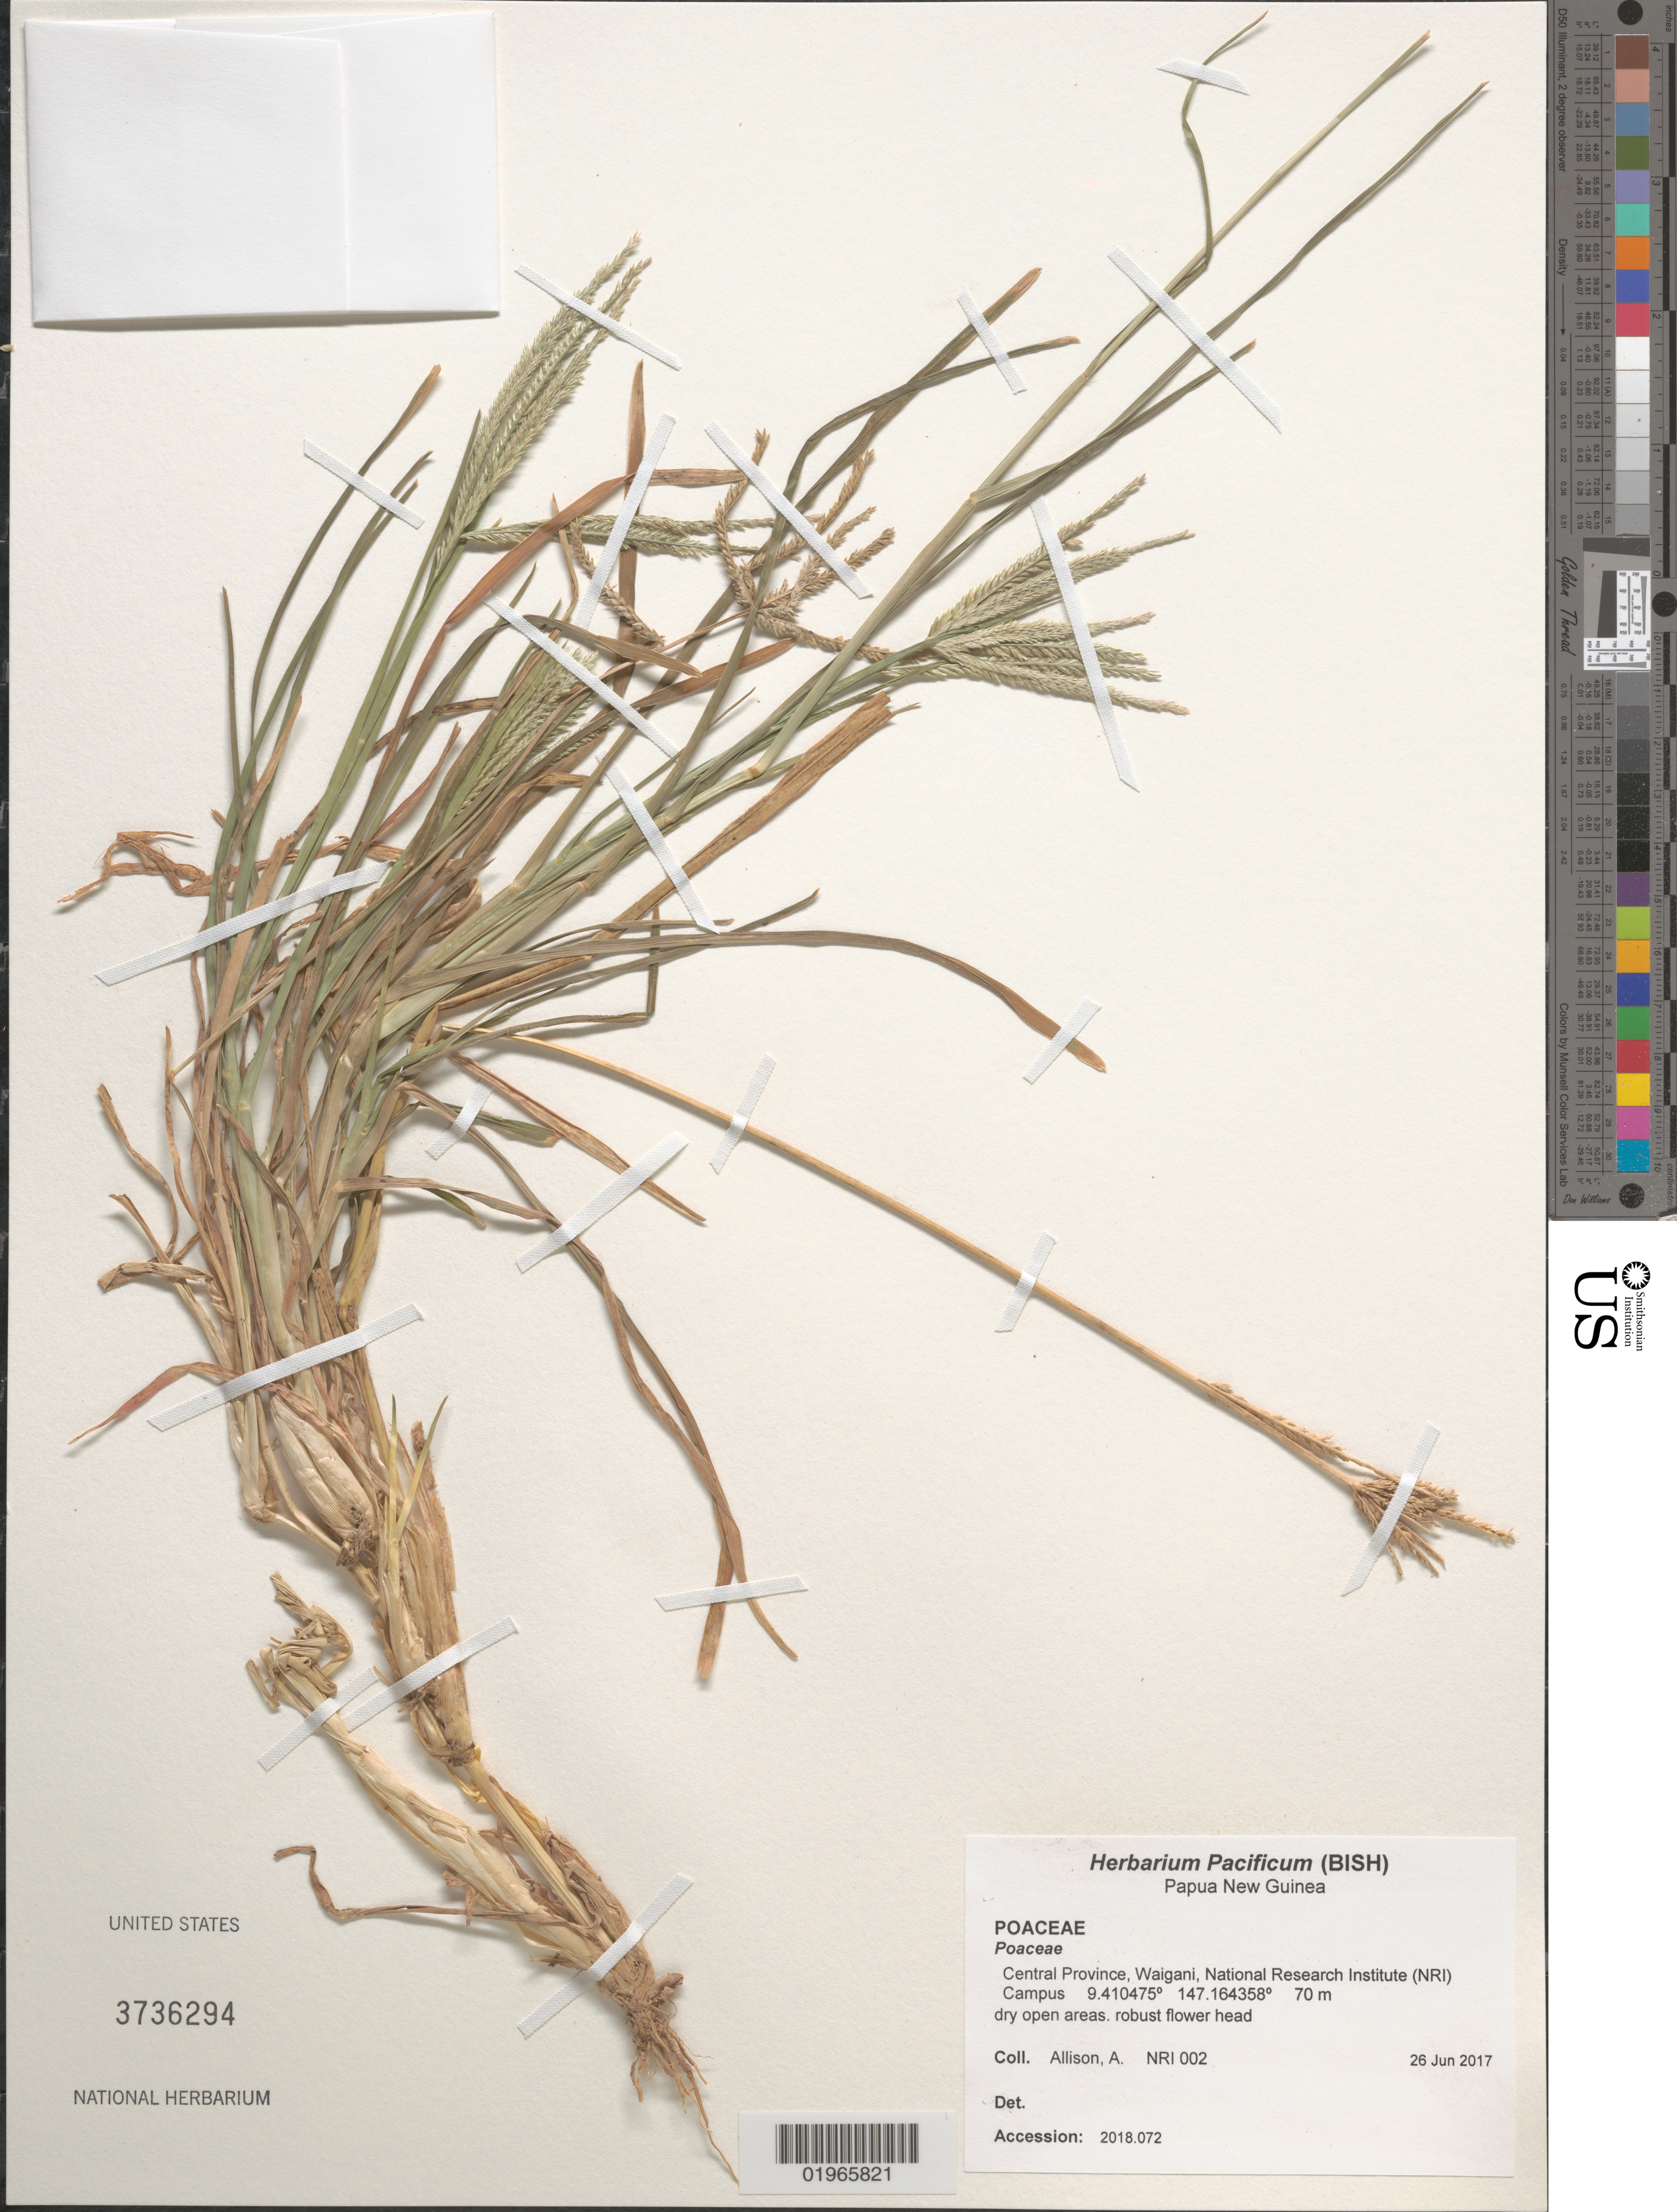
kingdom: Plantae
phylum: Tracheophyta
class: Liliopsida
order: Poales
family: Poaceae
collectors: A. Allison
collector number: NRI 002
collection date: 2017-06-26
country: Papua New Guinea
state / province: Central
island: New Guinea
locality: Waigani, National Research Institute (NRI) Campus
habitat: Dry open areas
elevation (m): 70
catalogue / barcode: US 3736294